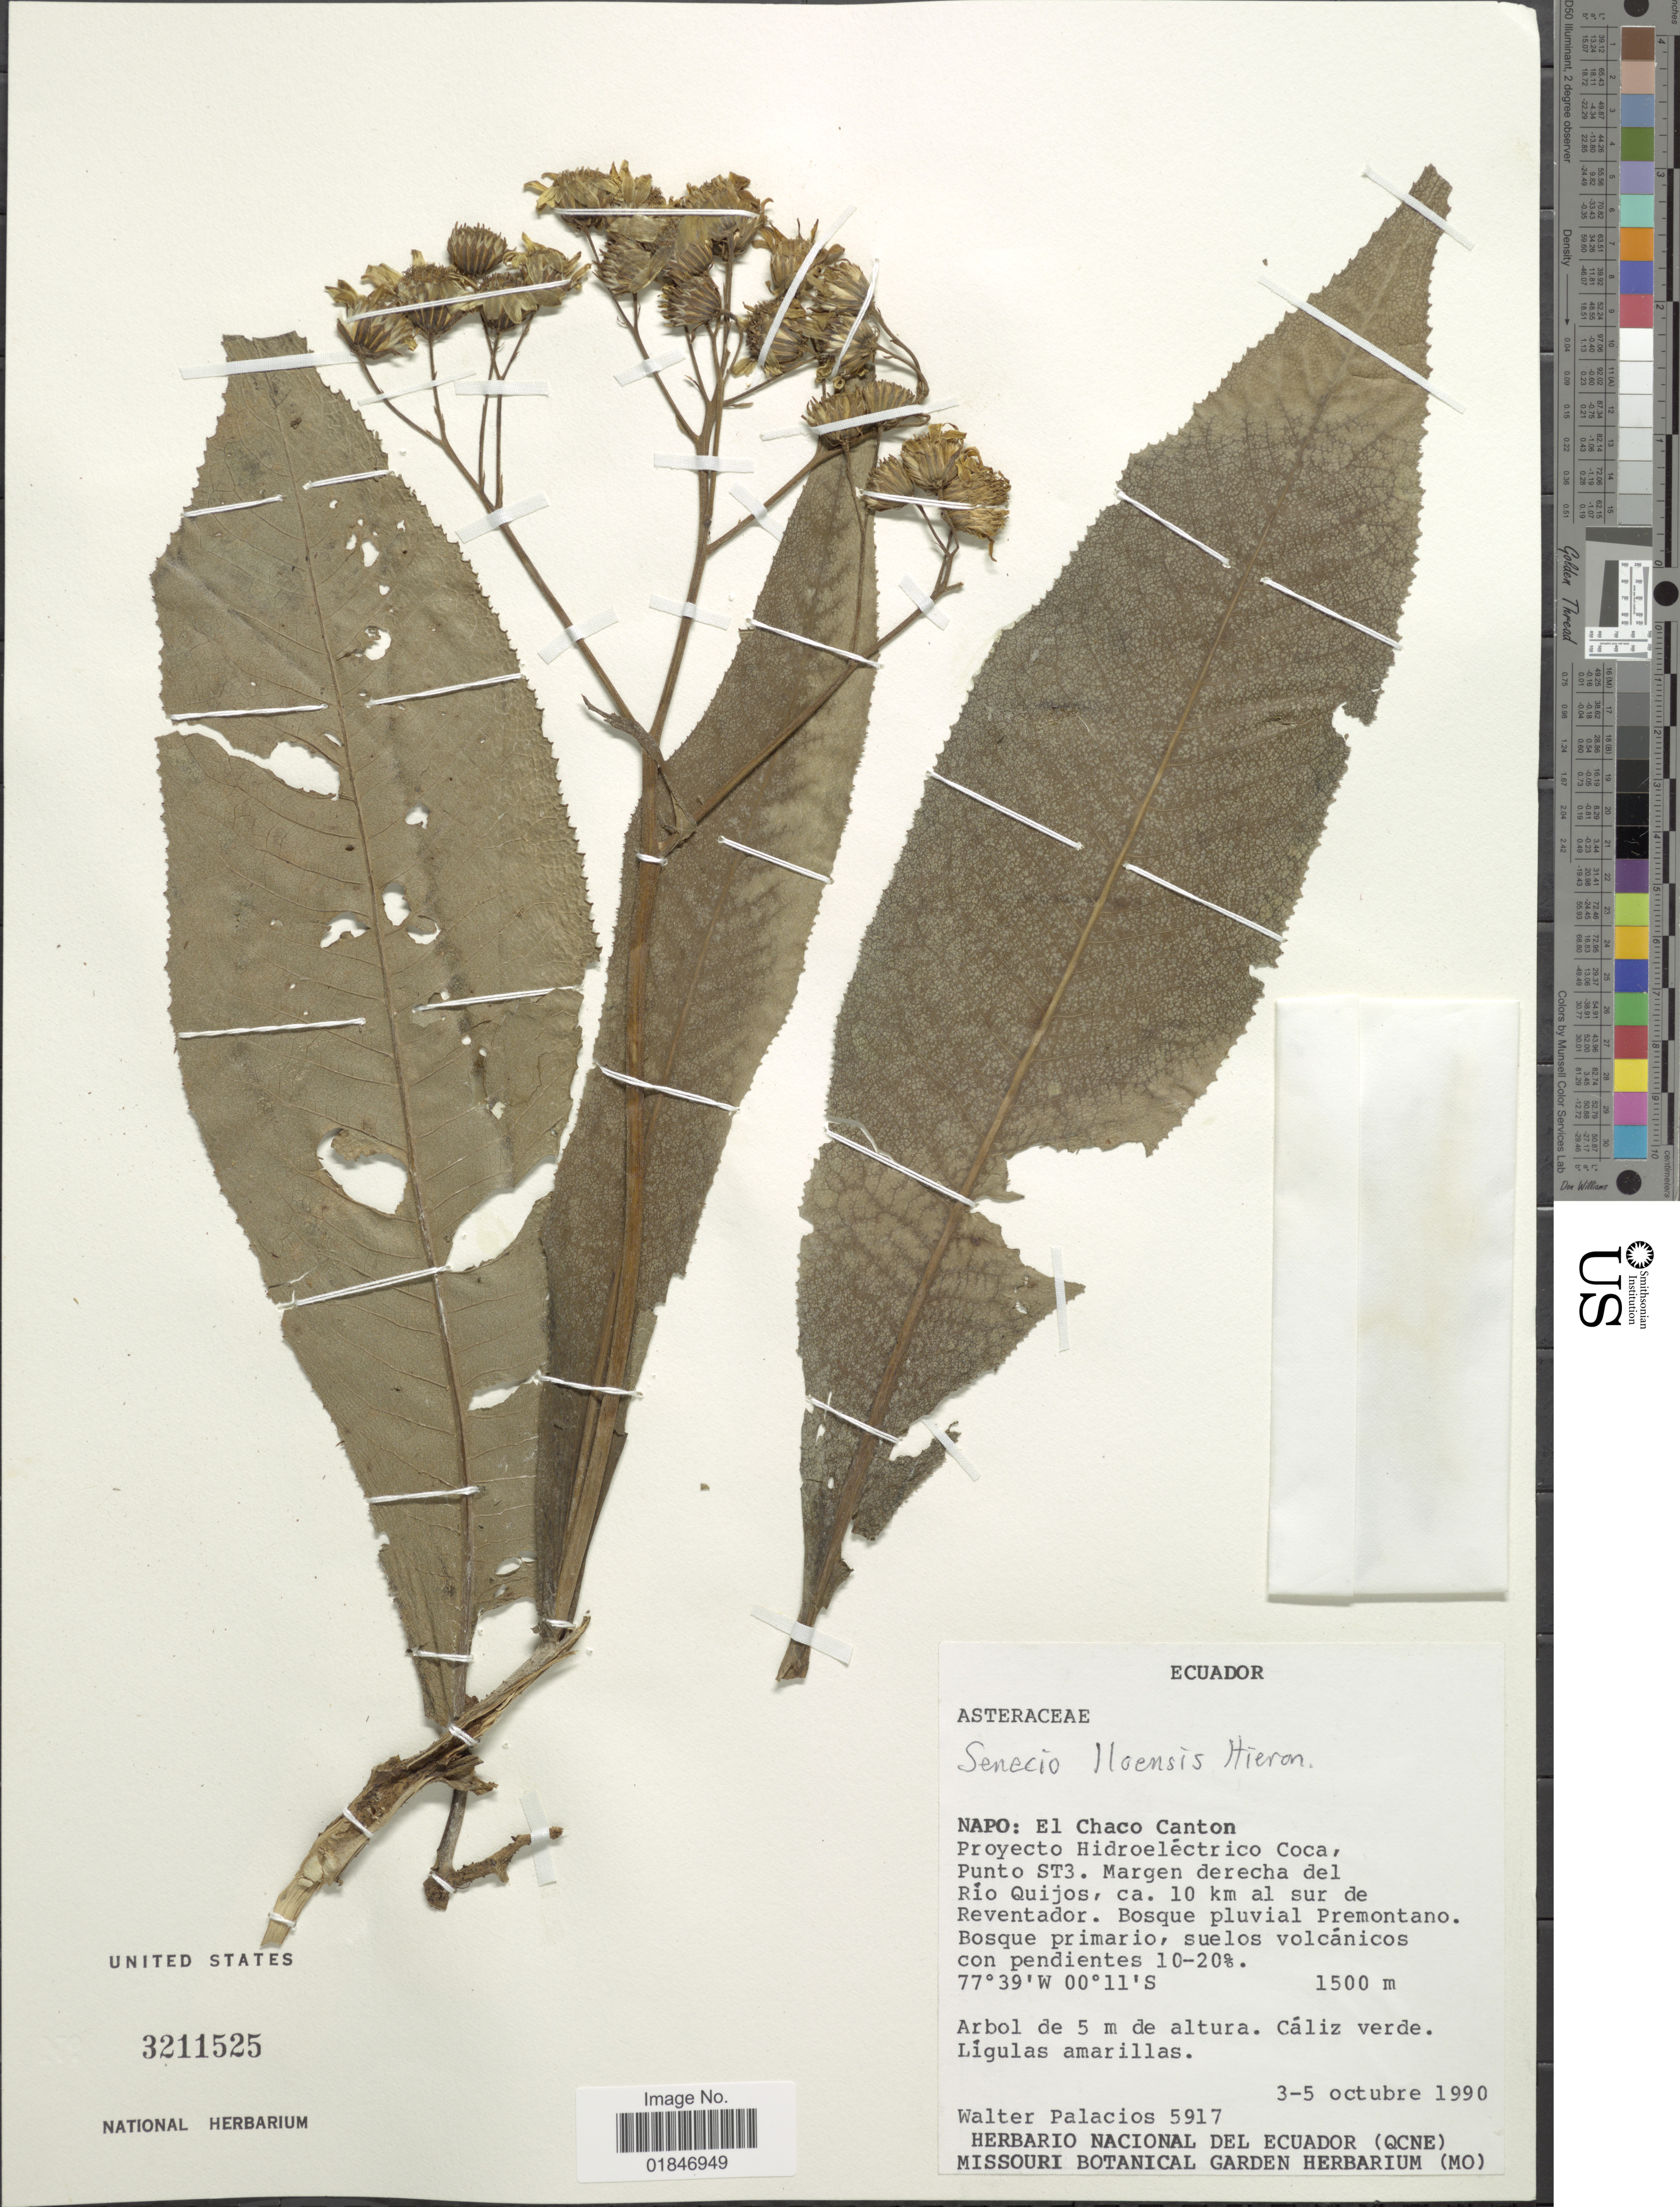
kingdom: Plantae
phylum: Tracheophyta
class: Magnoliopsida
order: Asterales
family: Asteraceae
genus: Dendrophorbium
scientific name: Dendrophorbium iloense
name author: (Hieron.) C. Jeffrey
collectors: W. Palacios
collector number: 5917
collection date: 1990-10-03/1990-10-05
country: Ecuador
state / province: Napo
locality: Napo: El Chaco Canton, Proyecto Hidroelectrico Coca, Punta ST3. Margen derech del Rio Quijos, ca. 10 km al sur de Reventador.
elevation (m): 1500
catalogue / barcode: US 3211525